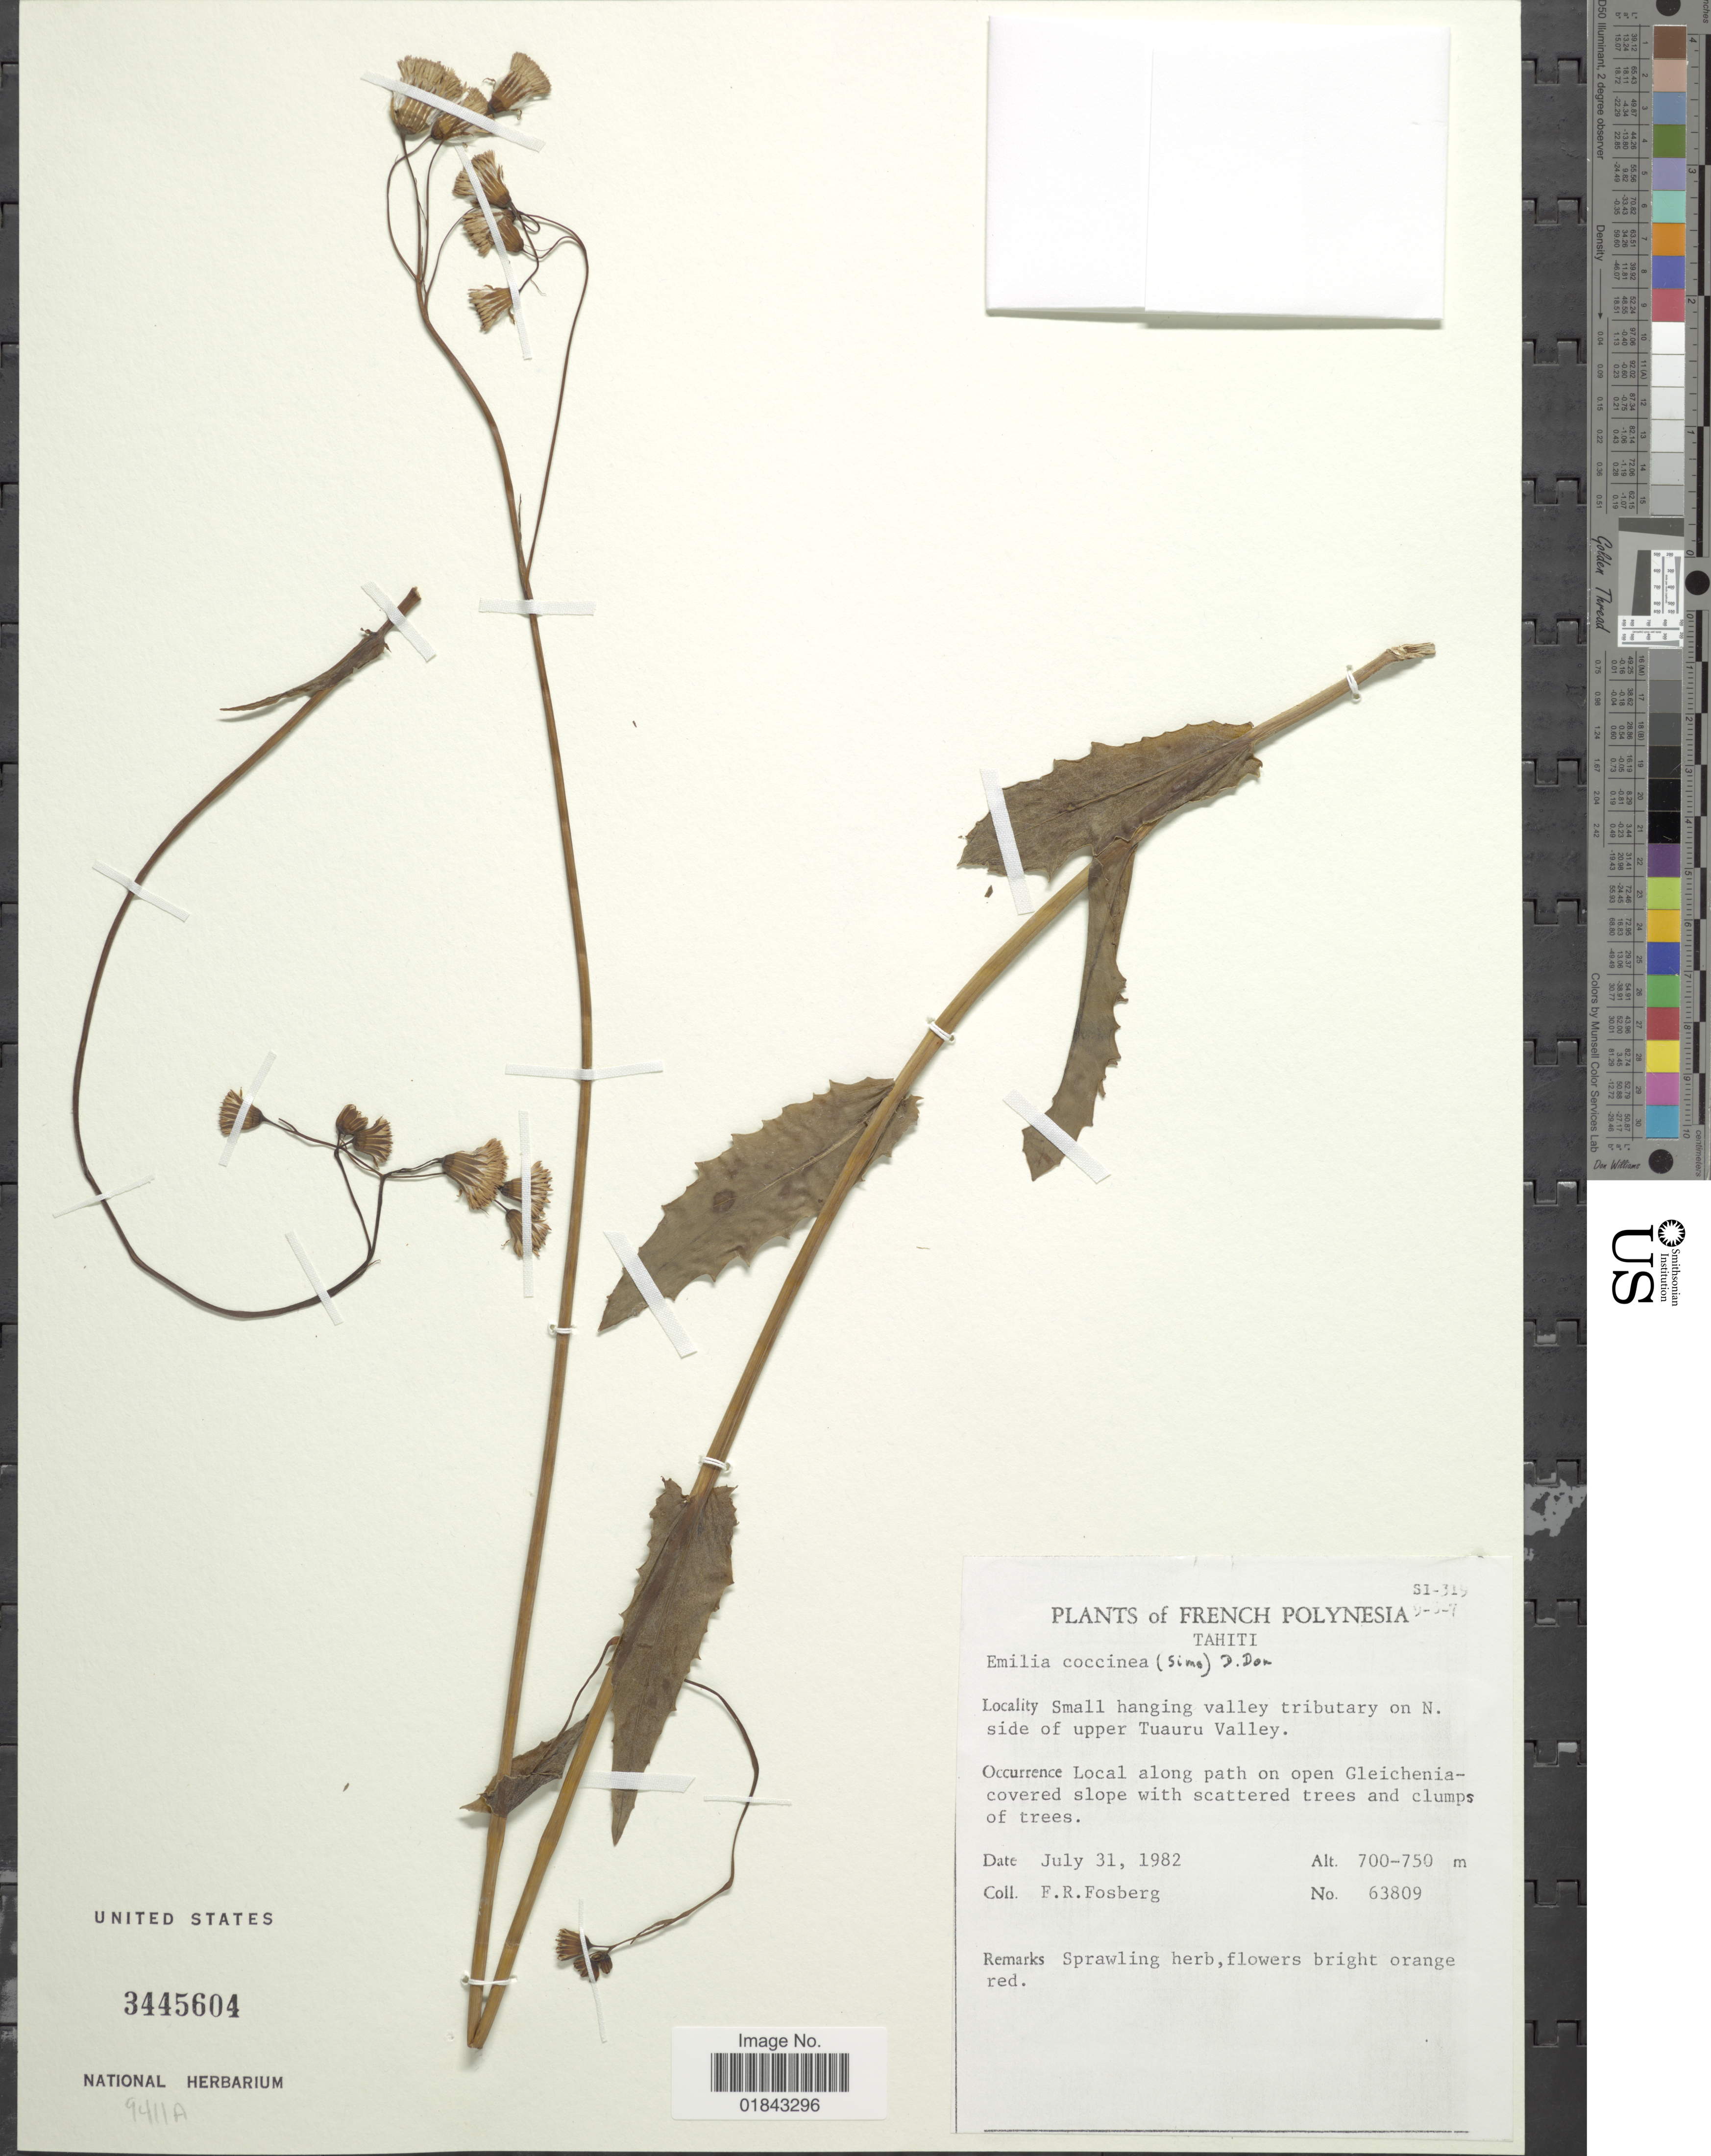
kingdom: Plantae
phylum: Tracheophyta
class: Magnoliopsida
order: Asterales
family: Asteraceae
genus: Emilia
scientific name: Emilia coccinea (Sims) Sweet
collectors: F. R. Fosberg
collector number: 63809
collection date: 1982-07-31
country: French Polynesia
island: Tahiti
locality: Tahiti, small hanging valley tributary on N. side of upper Tuauru Valley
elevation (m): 700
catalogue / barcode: US 3445604